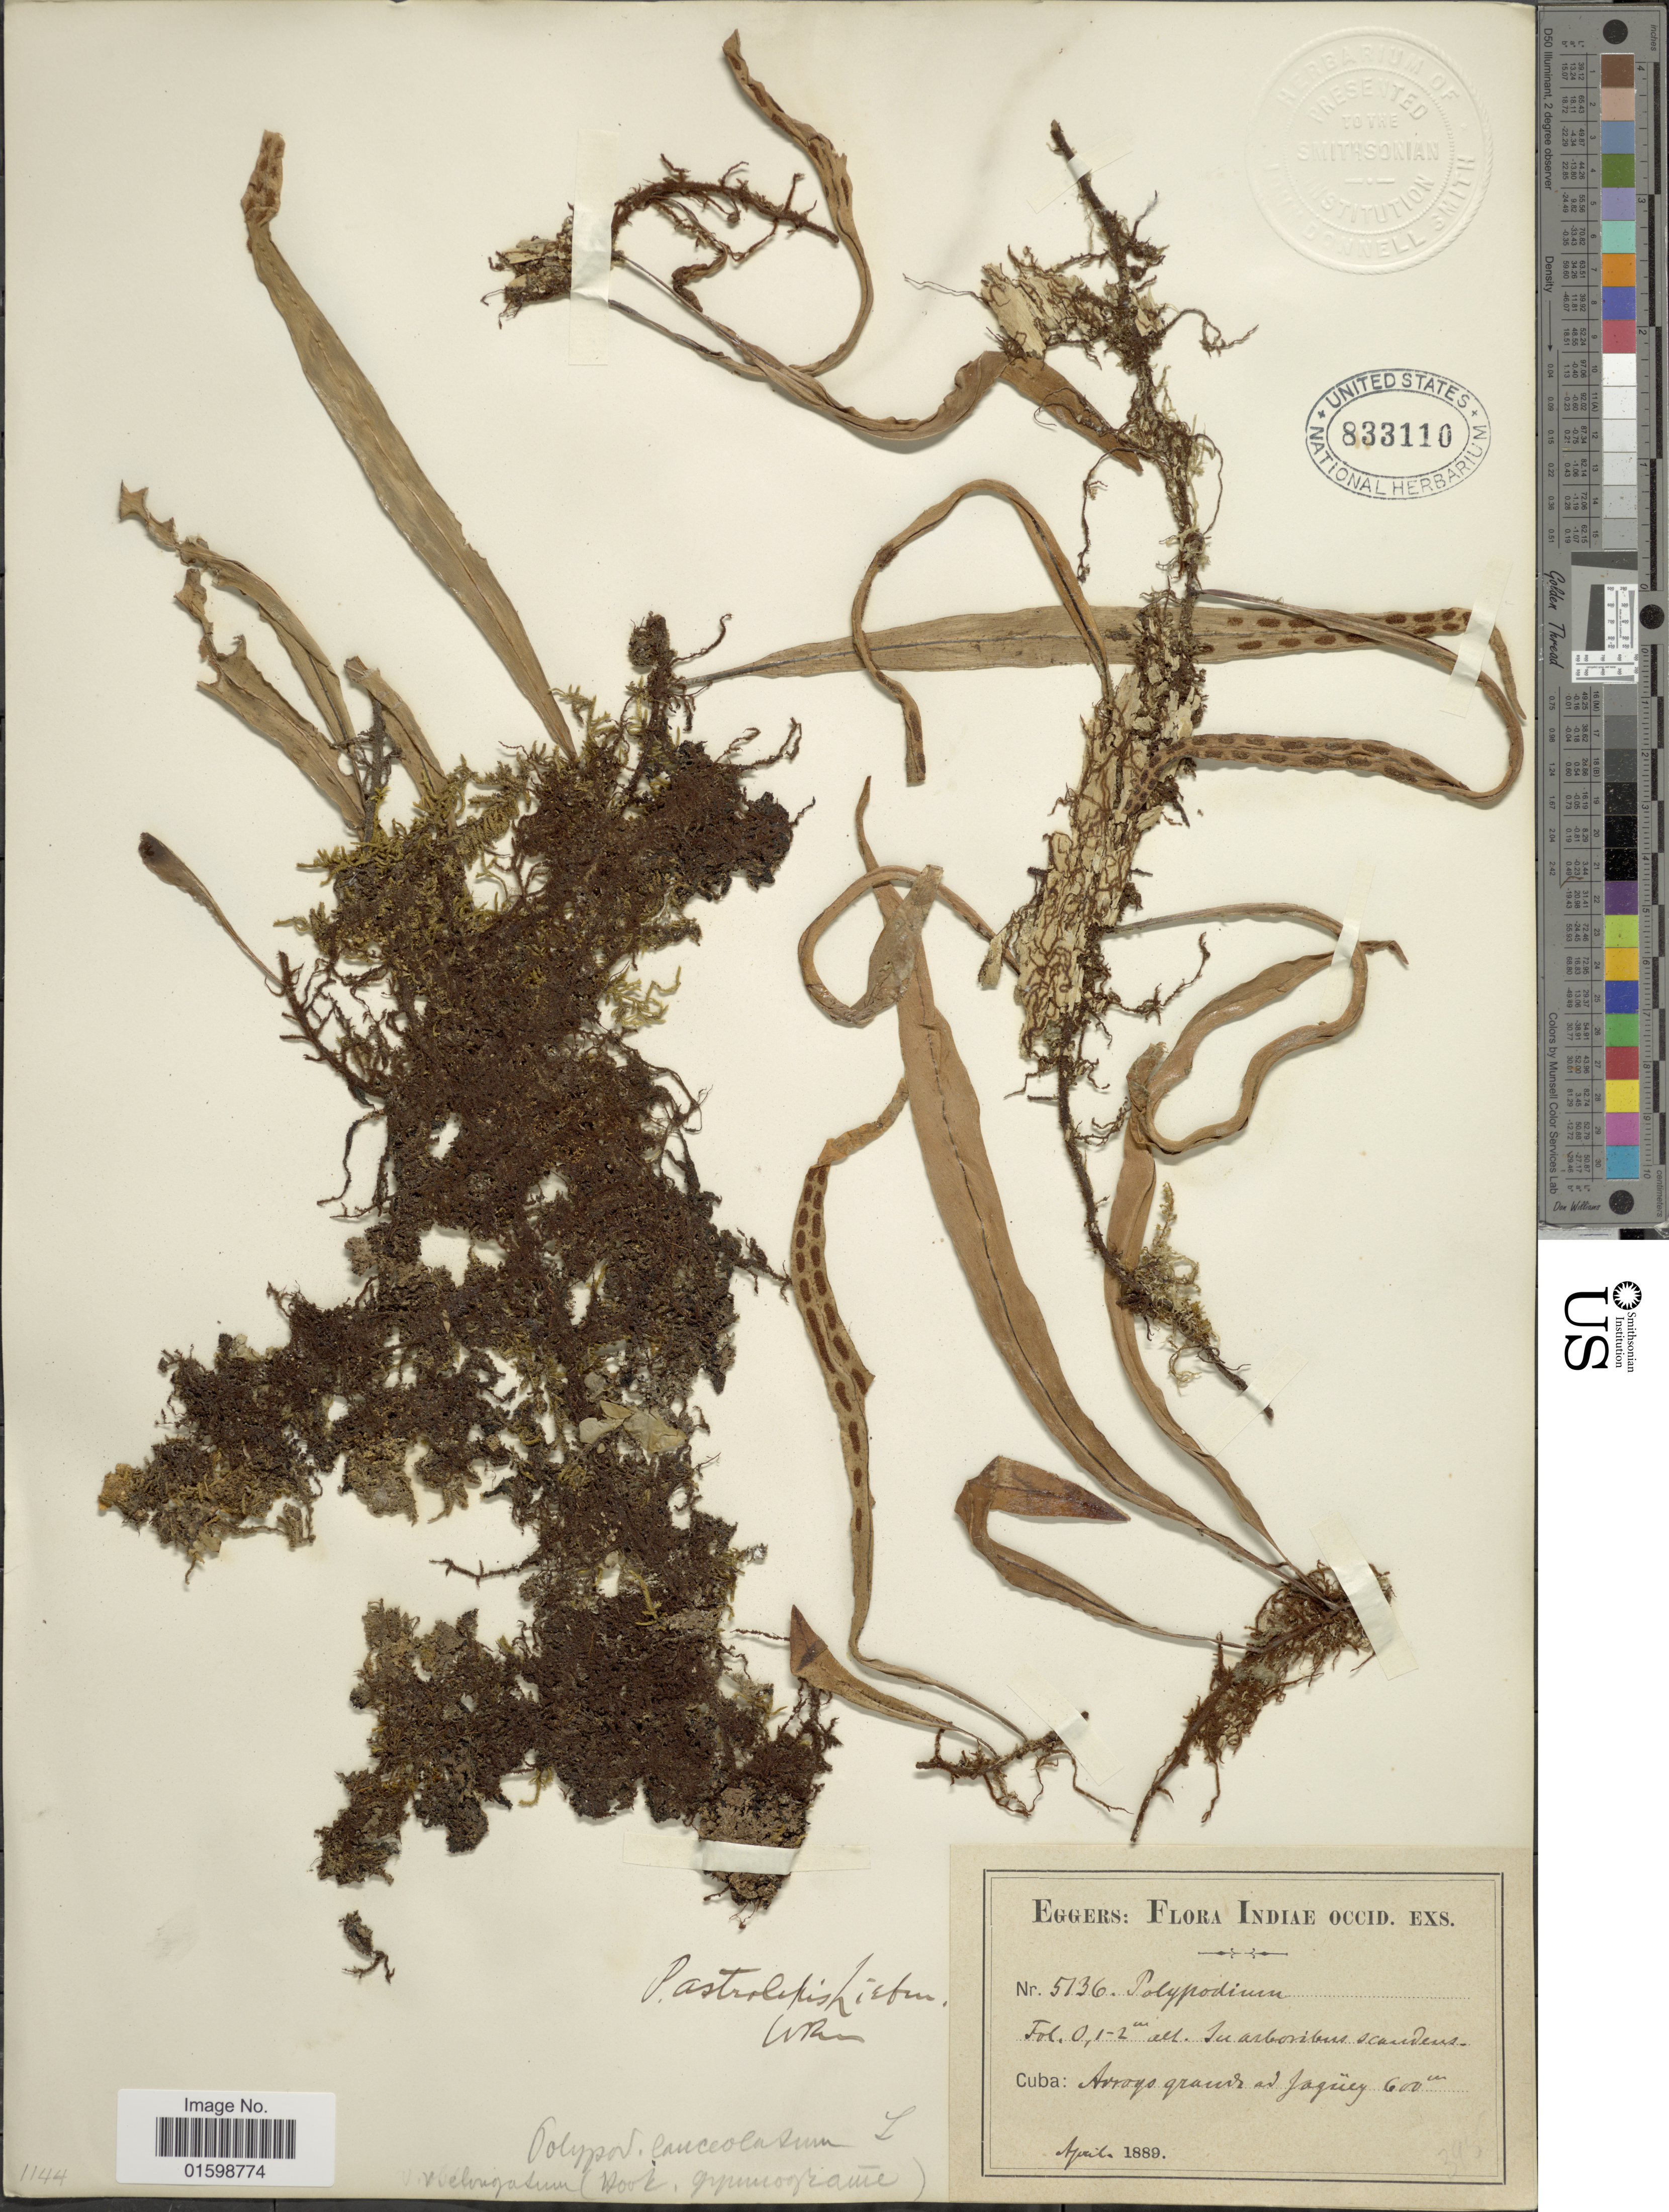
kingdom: Plantae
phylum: Tracheophyta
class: Polypodiopsida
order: Polypodiales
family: Polypodiaceae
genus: Pleopeltis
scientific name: Pleopeltis astrolepis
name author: (Liebm.) E. Fourn.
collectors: -. Eggers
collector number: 5136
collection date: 1889-04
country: Cuba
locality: Indiae Occid., Arroyo grande ad Jagüey.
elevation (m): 600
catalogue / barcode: US 833110